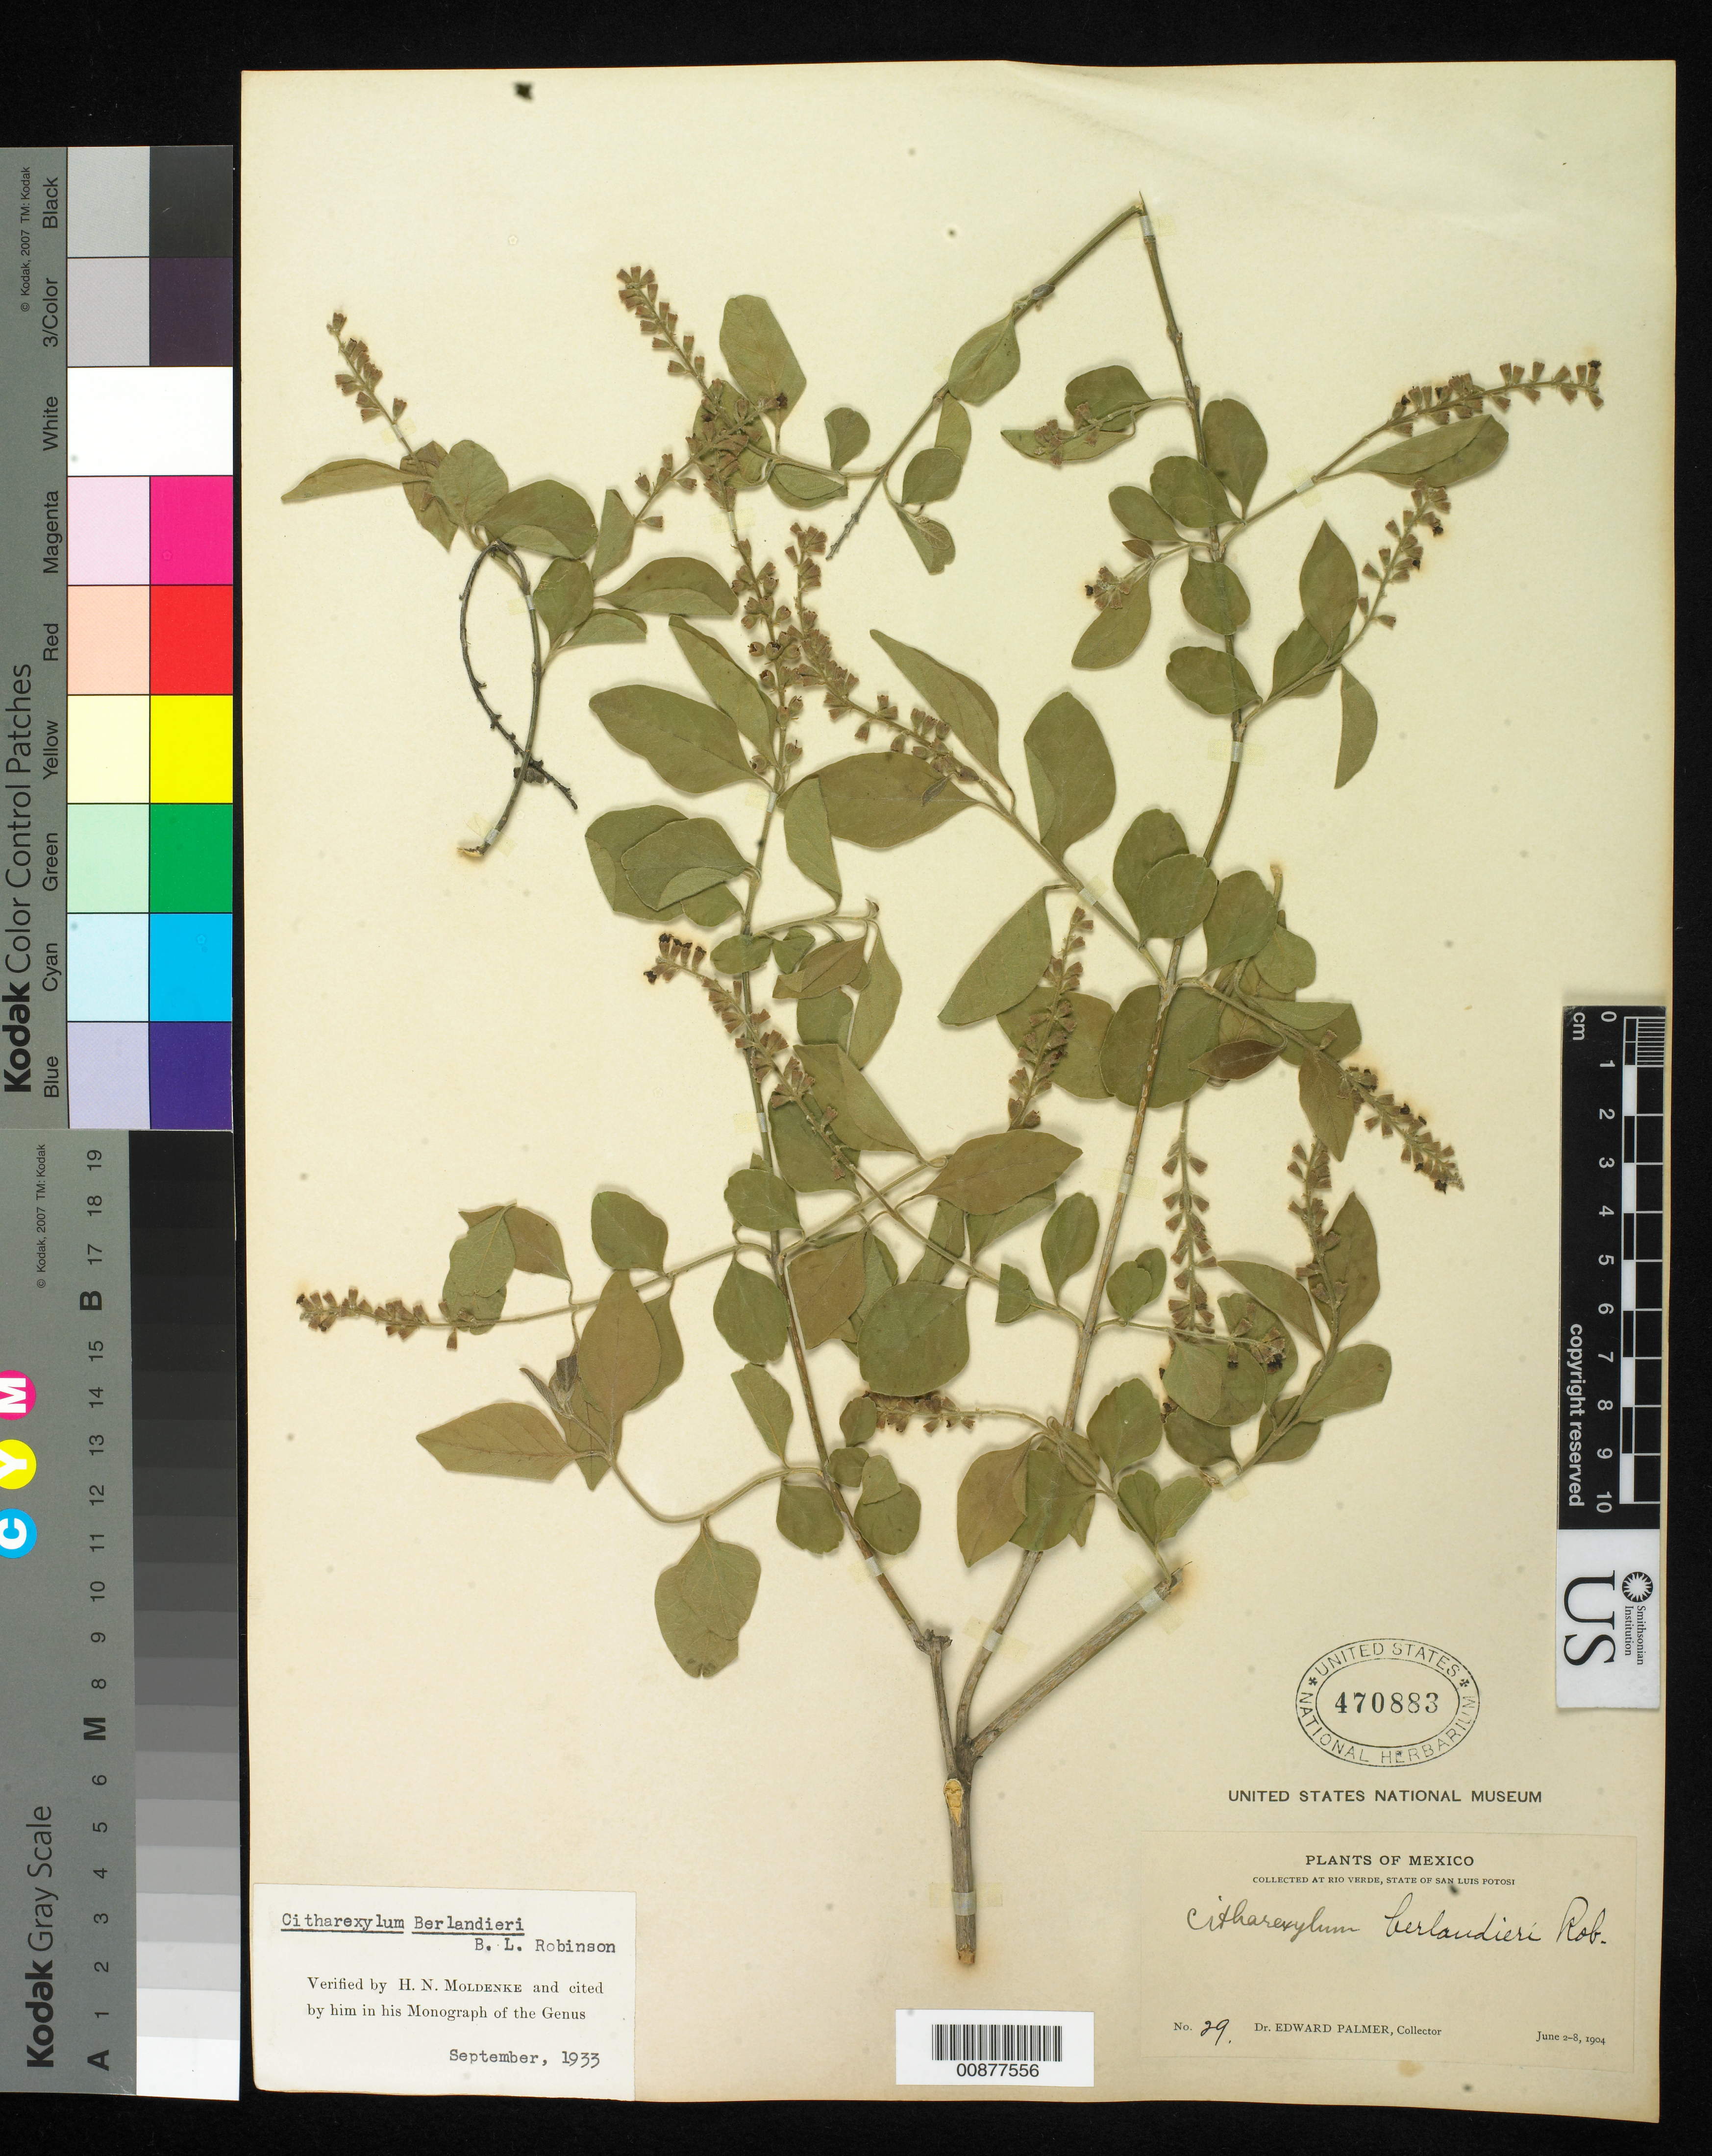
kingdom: Plantae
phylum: Tracheophyta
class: Magnoliopsida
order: Lamiales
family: Verbenaceae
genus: Citharexylum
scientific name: Citharexylum berlandieri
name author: B.L. Rob.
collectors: E. Palmer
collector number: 29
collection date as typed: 02 Jun 1904 to 08 Jun 1904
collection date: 1904-06-02/1904-06-08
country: Mexico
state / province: San Luis Potosí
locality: Río Verde, San Luis Potosí.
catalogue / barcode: US 470883